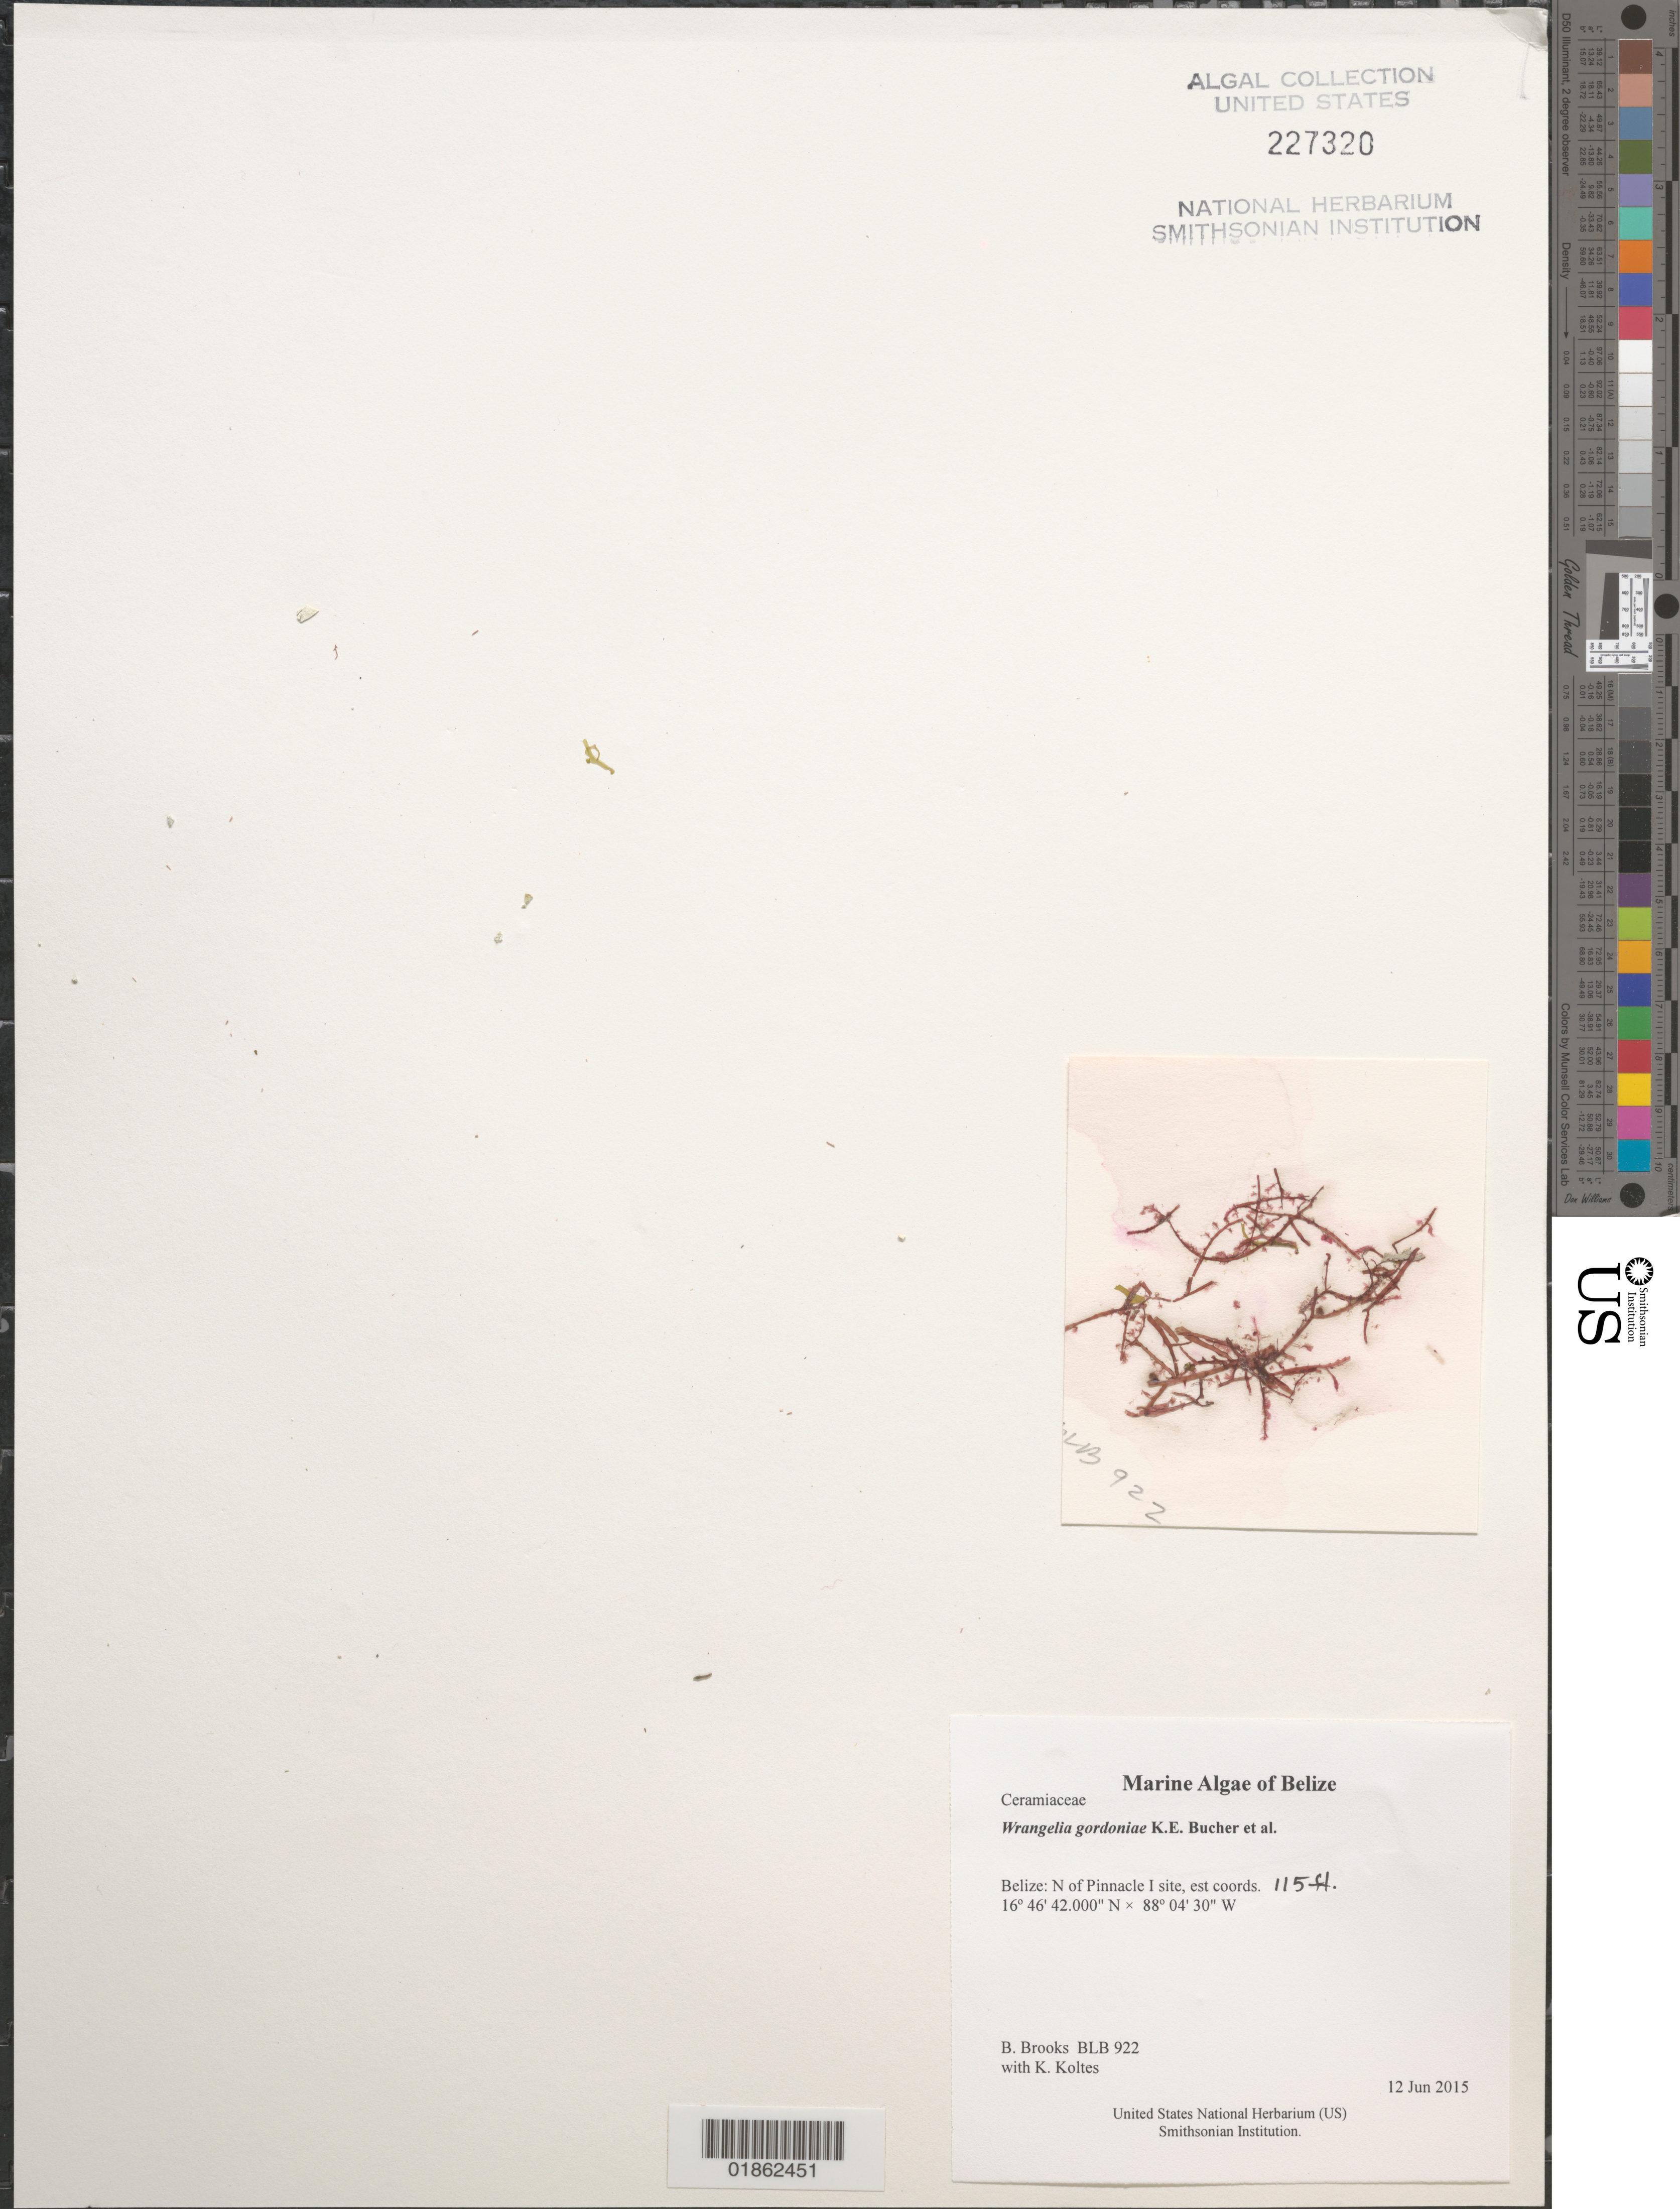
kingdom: Plantae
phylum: Rhodophyta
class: Florideophyceae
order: Ceramiales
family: Wrangeliaceae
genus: Wrangelia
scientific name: Wrangelia gordoniae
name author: K.E. Bucher et al.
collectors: B. Brooks & K. Koltes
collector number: BLB 922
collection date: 2015-06-12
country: Belize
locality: N of Pinnacle I site, est coords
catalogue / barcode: US 227320